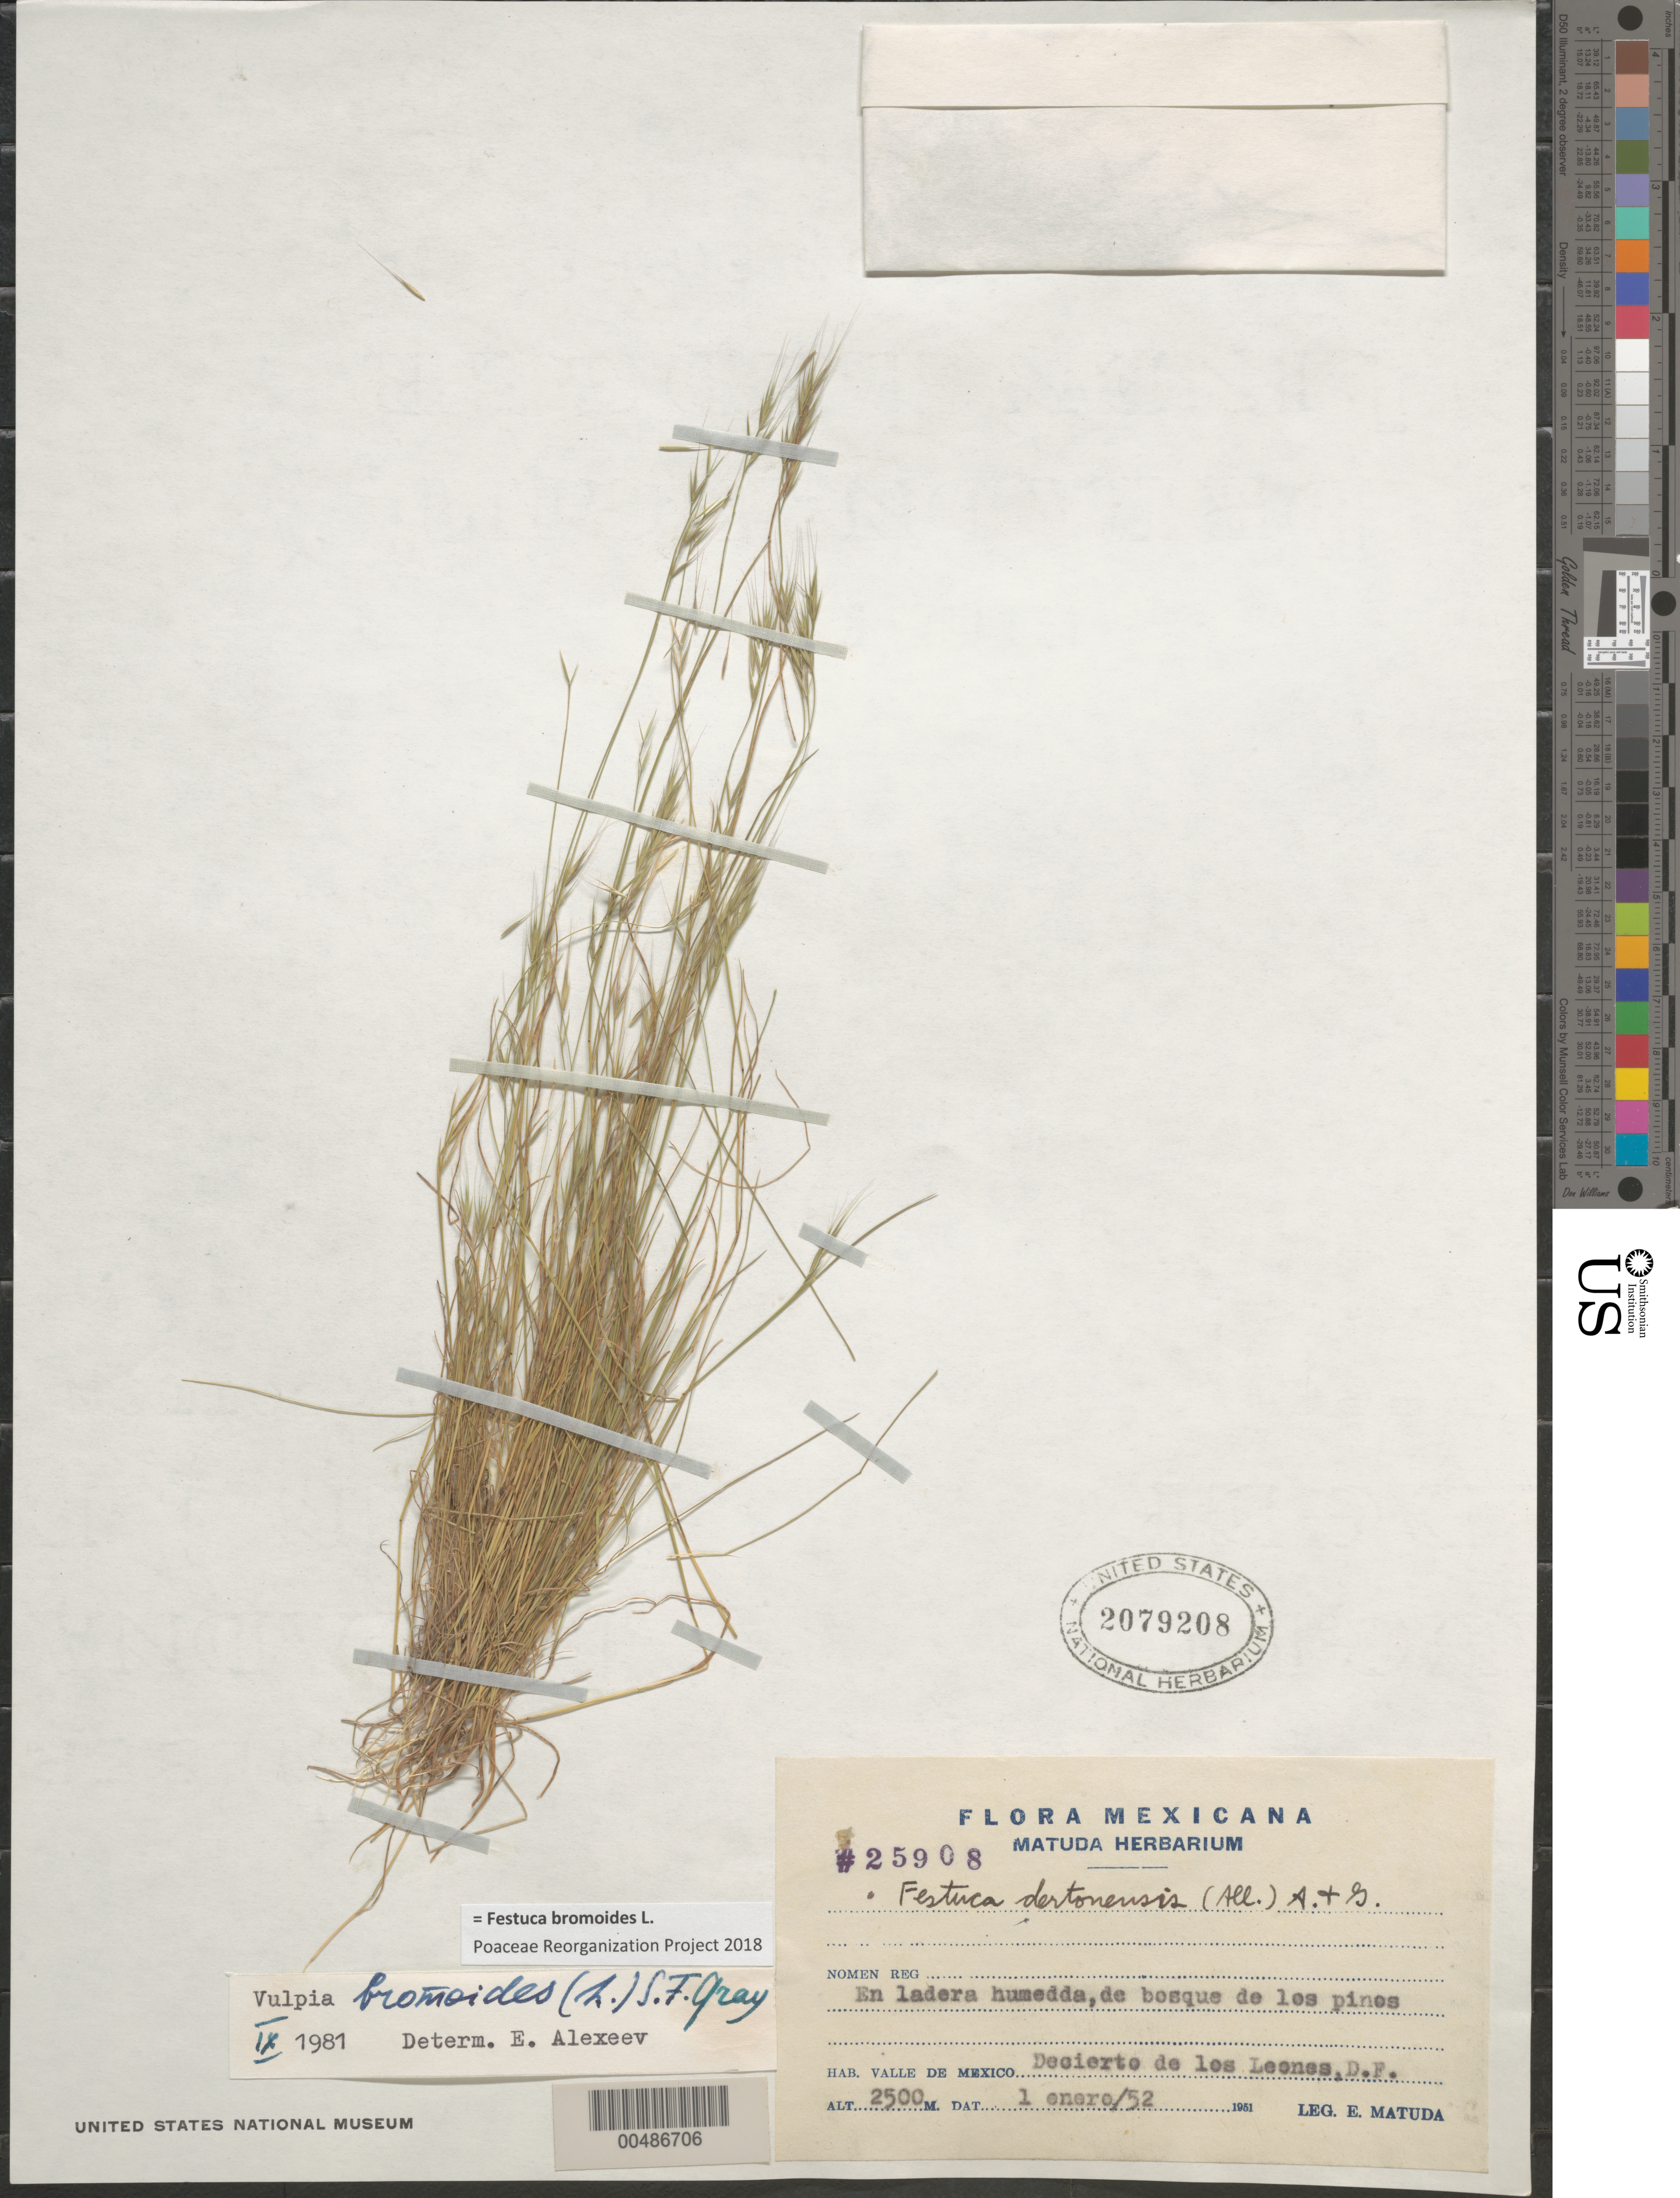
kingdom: Plantae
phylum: Tracheophyta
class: Liliopsida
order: Poales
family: Poaceae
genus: Festuca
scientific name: Festuca bromoides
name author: L.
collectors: E. Matuda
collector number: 25908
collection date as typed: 1 Jan 1952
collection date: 1952-01-01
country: Mexico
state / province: Distrito Federal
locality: Valle de Mexico, Decierte de los Leones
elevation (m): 2500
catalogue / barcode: US 2079208